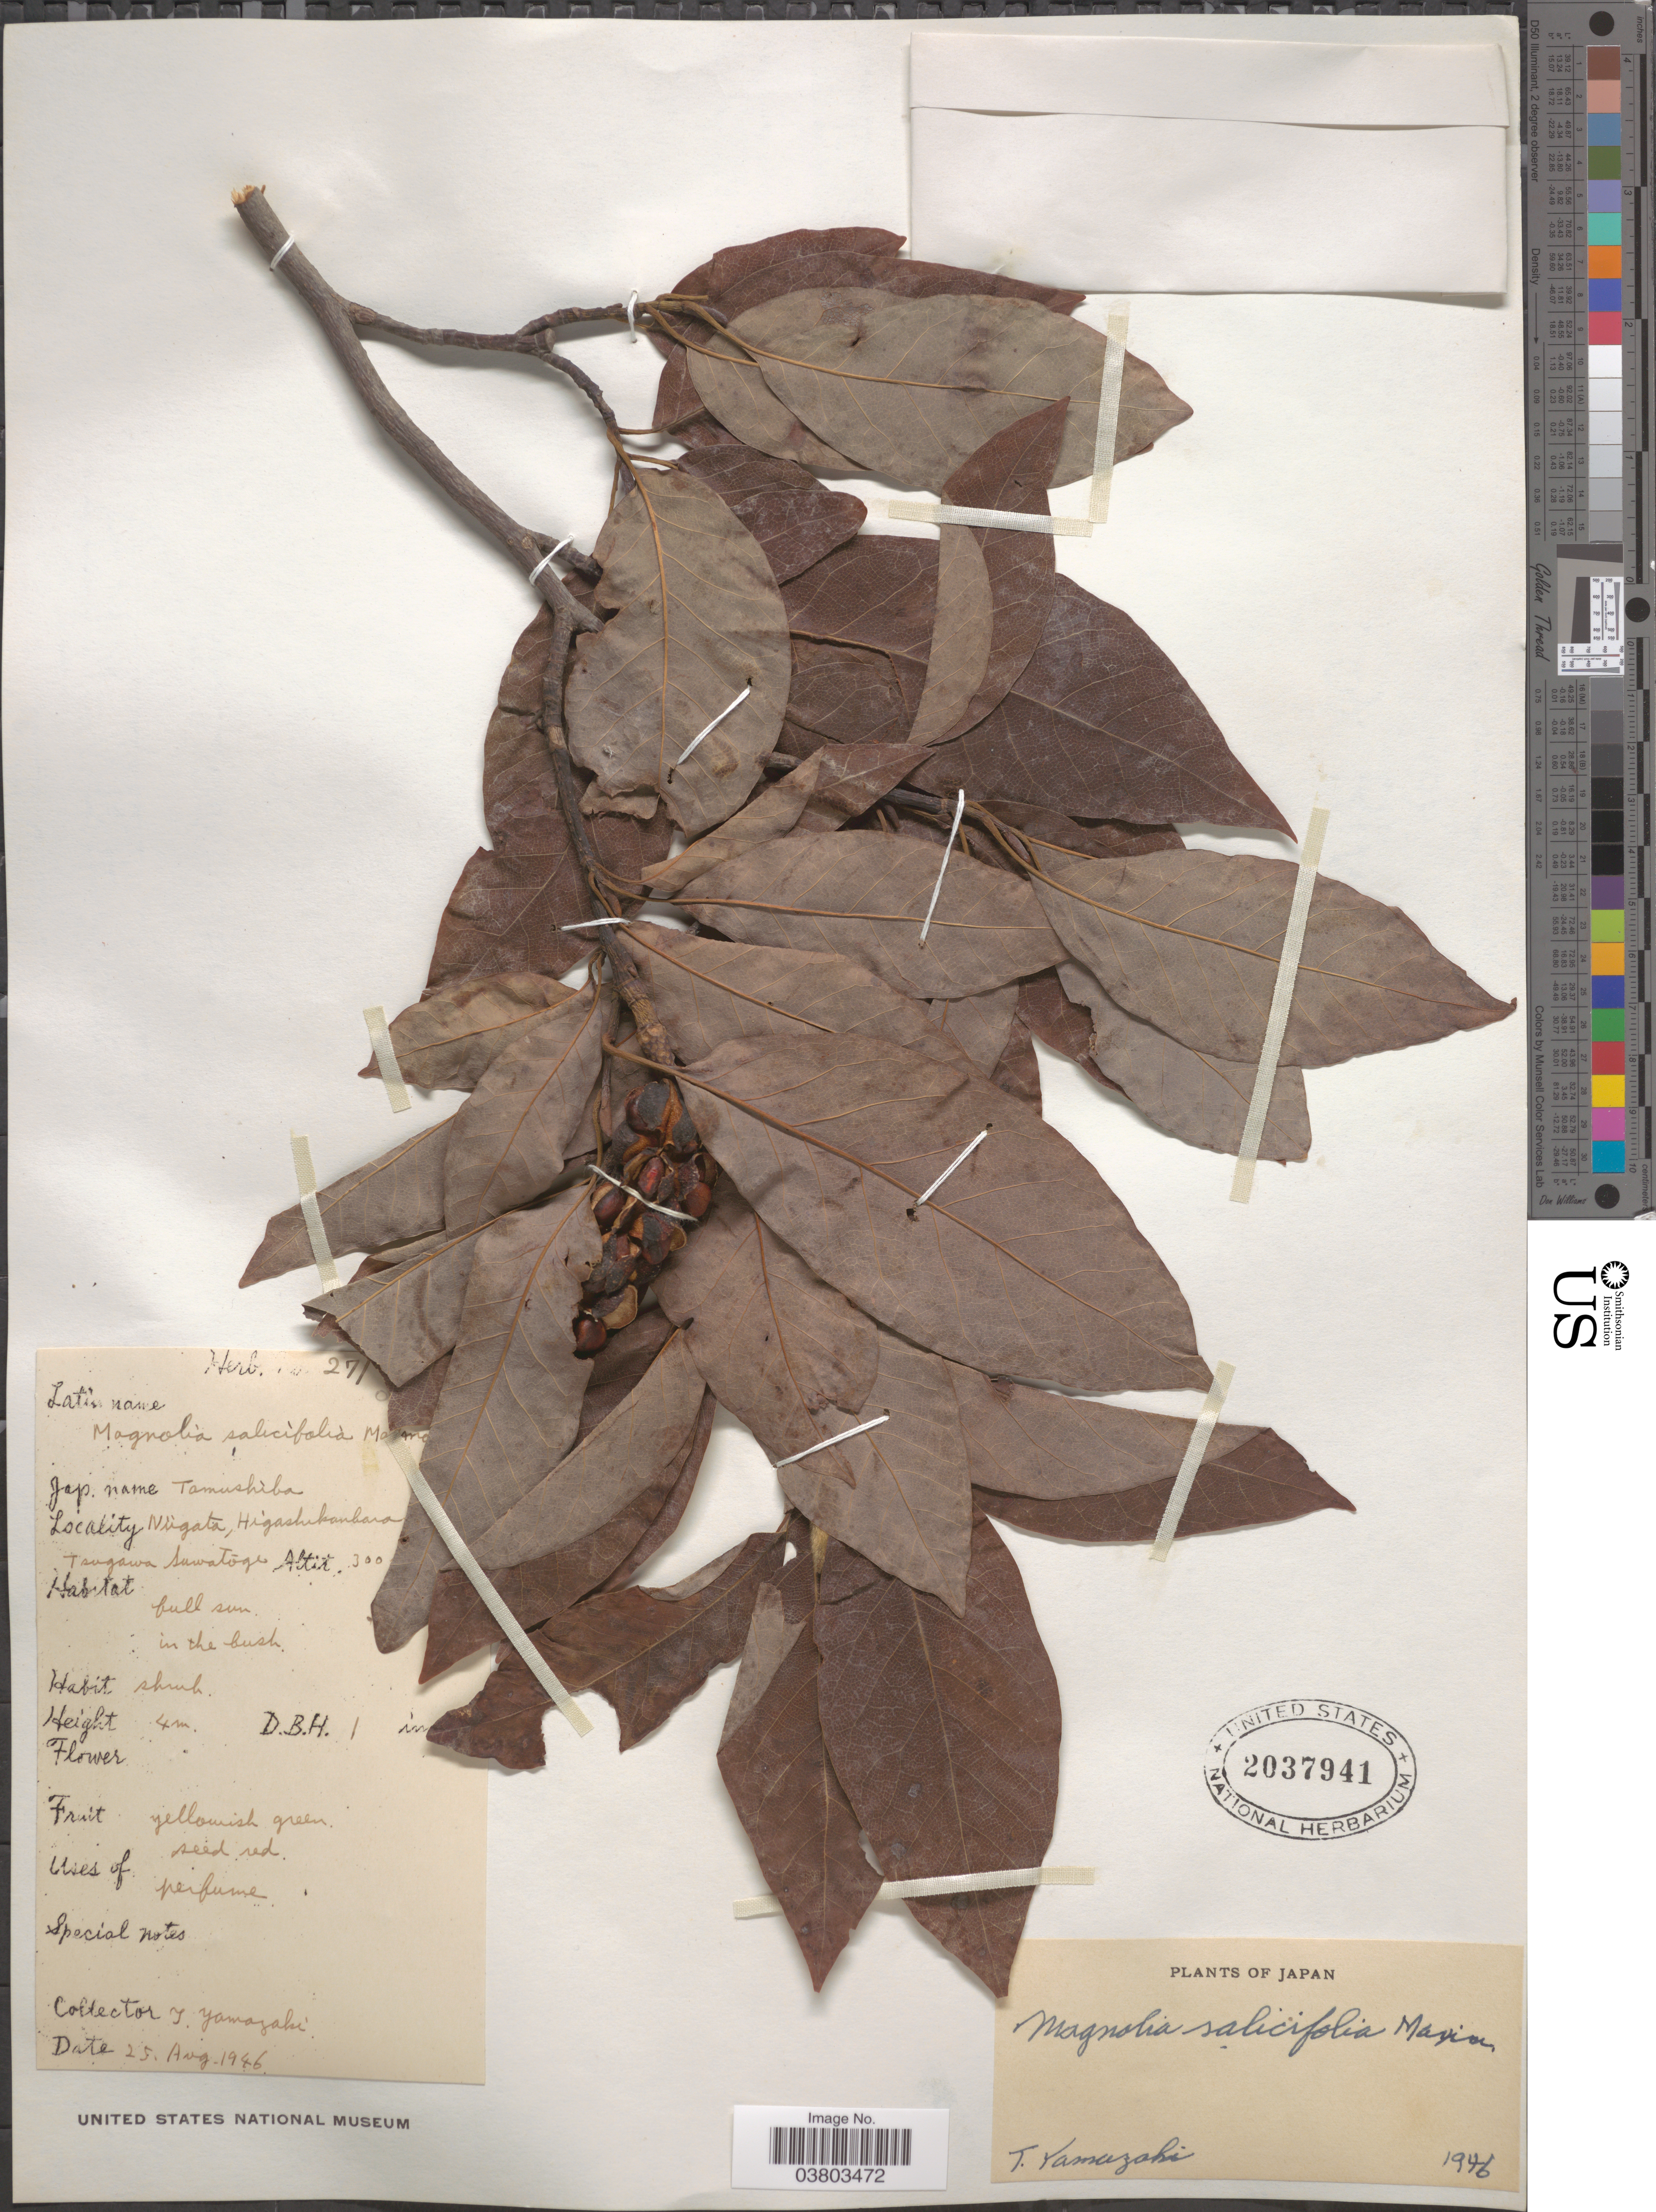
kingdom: Plantae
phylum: Tracheophyta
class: Magnoliopsida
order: Magnoliales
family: Magnoliaceae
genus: Magnolia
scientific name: Magnolia salicifolia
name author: Maxim.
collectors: T. Yamazaki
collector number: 271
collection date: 1946-08-25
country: Japan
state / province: Niigata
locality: Higashikanbara, Tsugawa Suwatōge.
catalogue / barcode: US 2037941